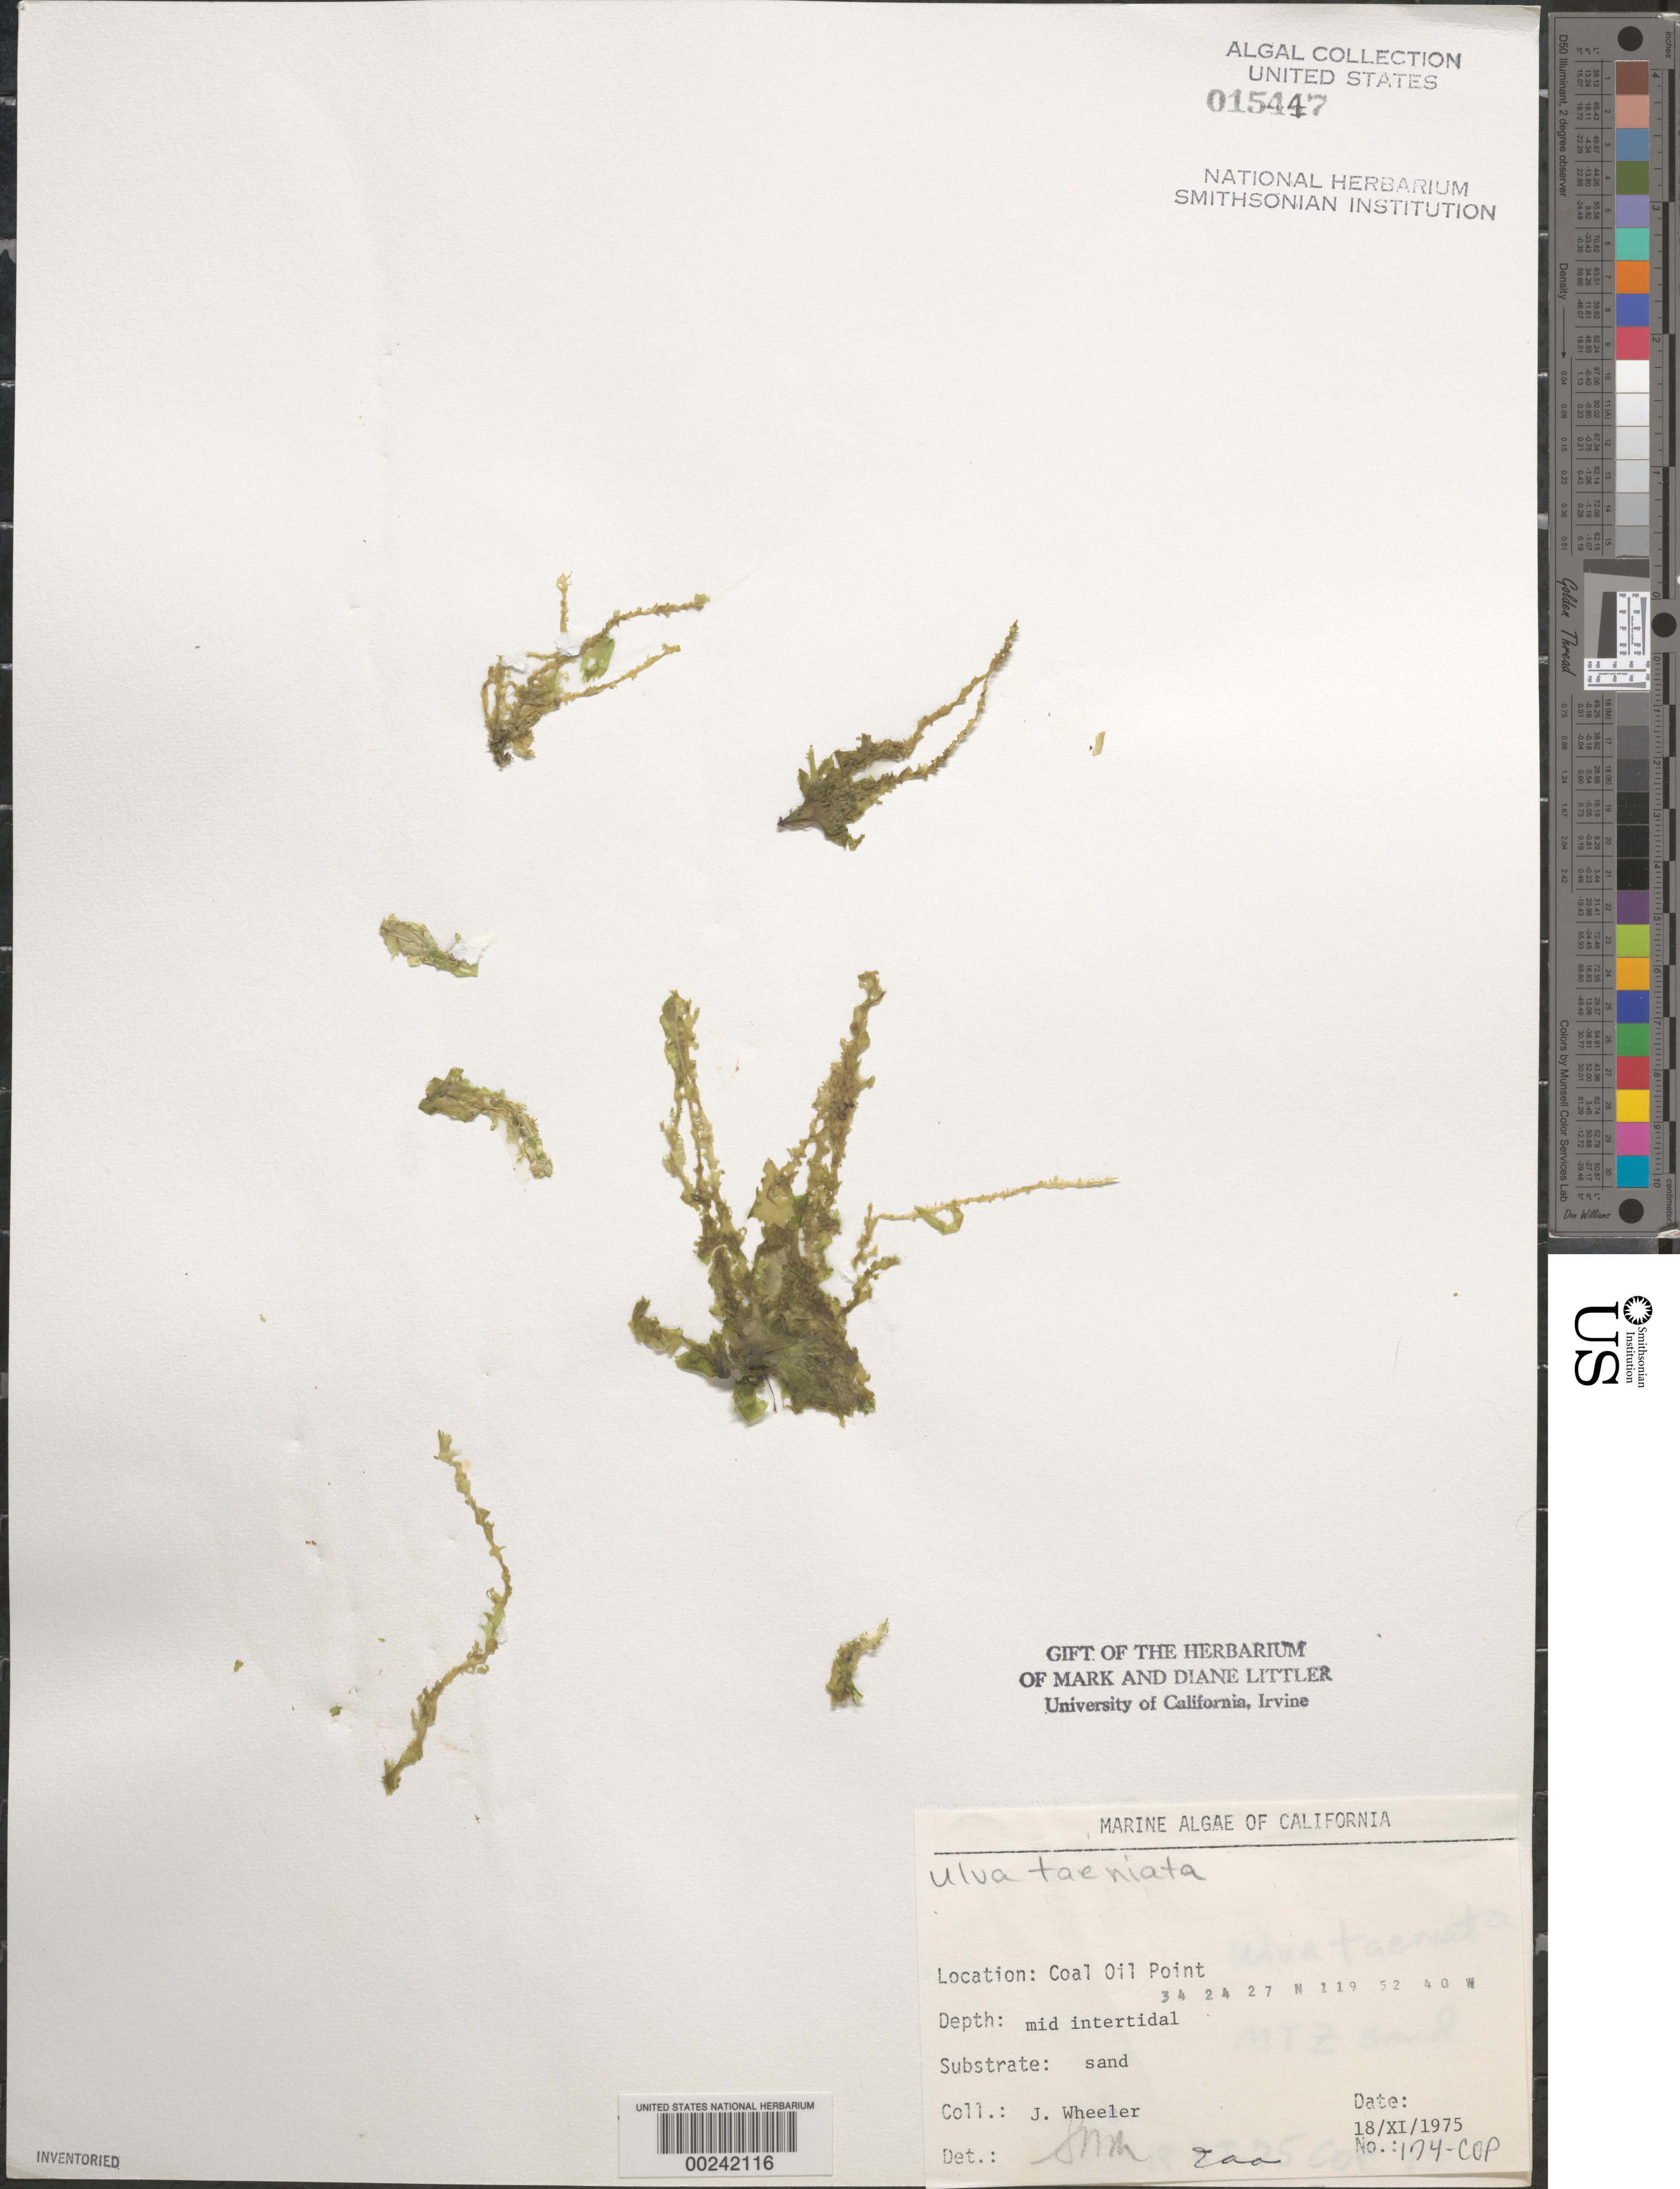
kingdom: Plantae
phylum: Chlorophyta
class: Ulvophyceae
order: Ulvales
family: Ulvaceae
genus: Ulva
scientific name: Ulva taeniata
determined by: Abbott, I. A.; Murray, S. N.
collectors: J. L. Wheeler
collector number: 174-COP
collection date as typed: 18 Nov 1975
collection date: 1975-11-18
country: United States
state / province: California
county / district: Santa Barbara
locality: Coal Oil Point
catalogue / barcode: US 15447